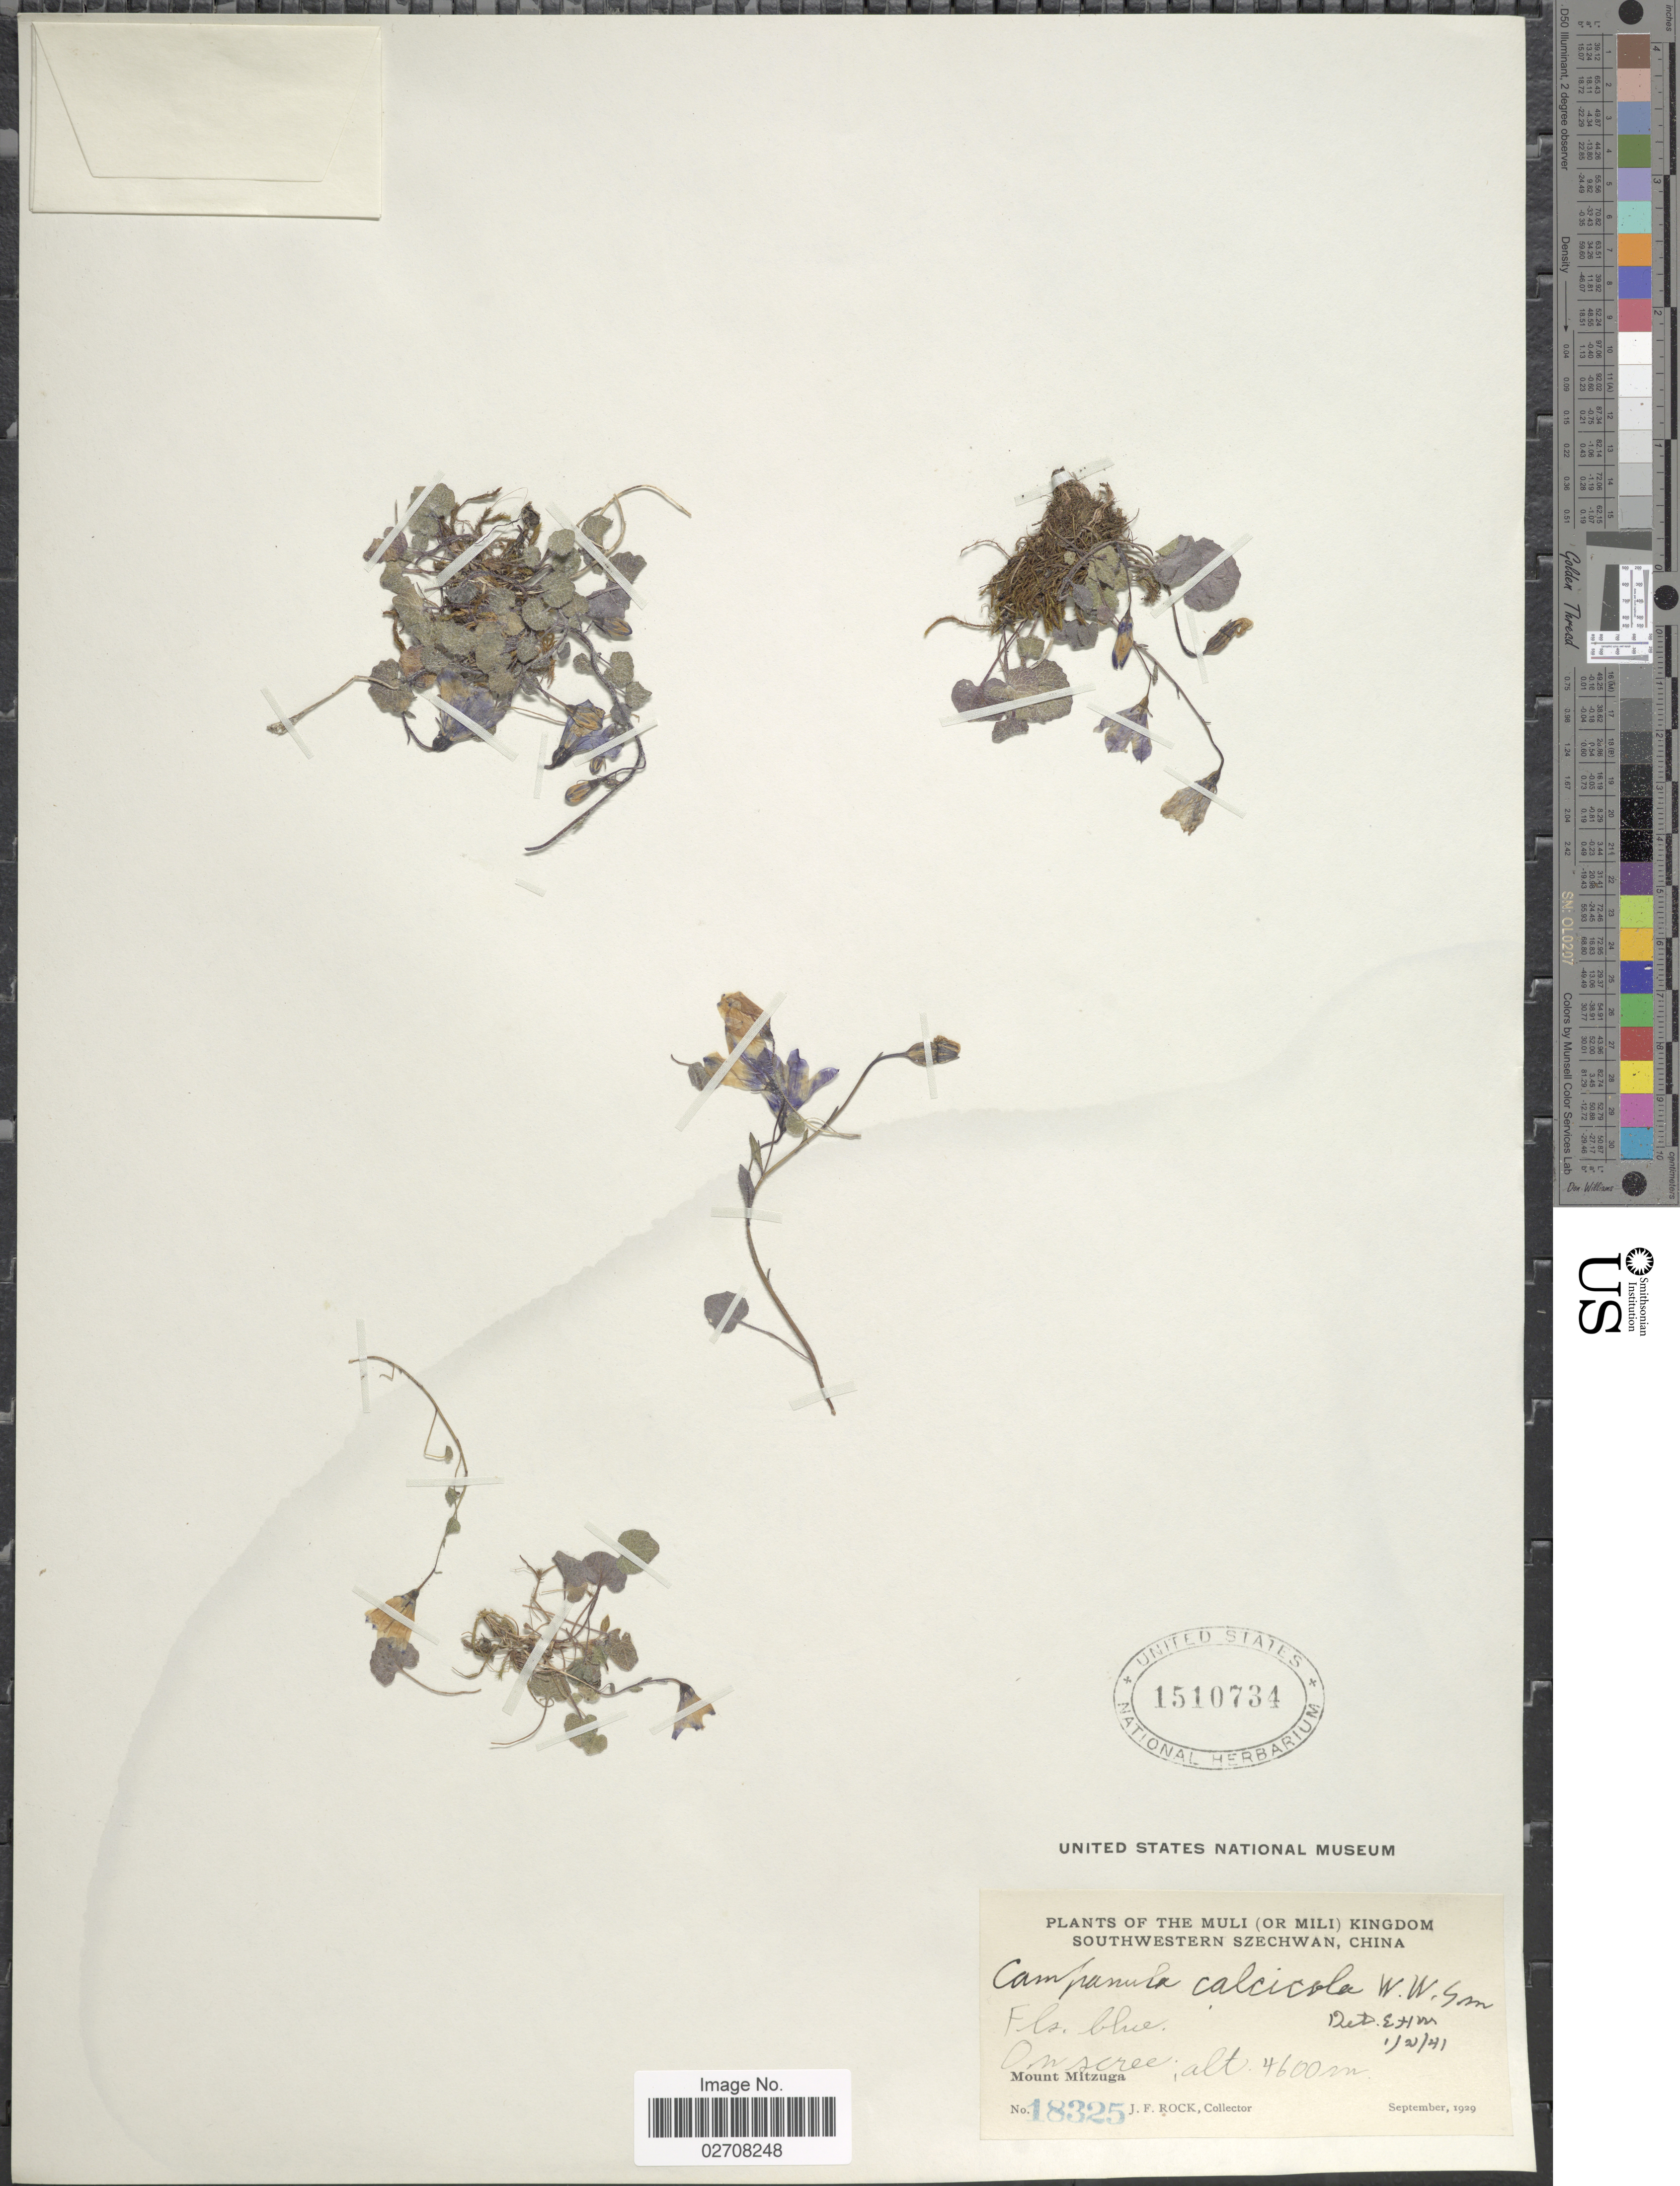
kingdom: Plantae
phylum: Tracheophyta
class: Magnoliopsida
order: Asterales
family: Campanulaceae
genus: Campanula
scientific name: Campanula calcicola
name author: W.W. Sm.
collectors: J. F. Rock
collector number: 18325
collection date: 1929-09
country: China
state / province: Sichuan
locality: Muli (or Mili) Kingdom. Southwestern Szechwan. Mount Mitzuga.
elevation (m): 4600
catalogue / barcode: US 1510734